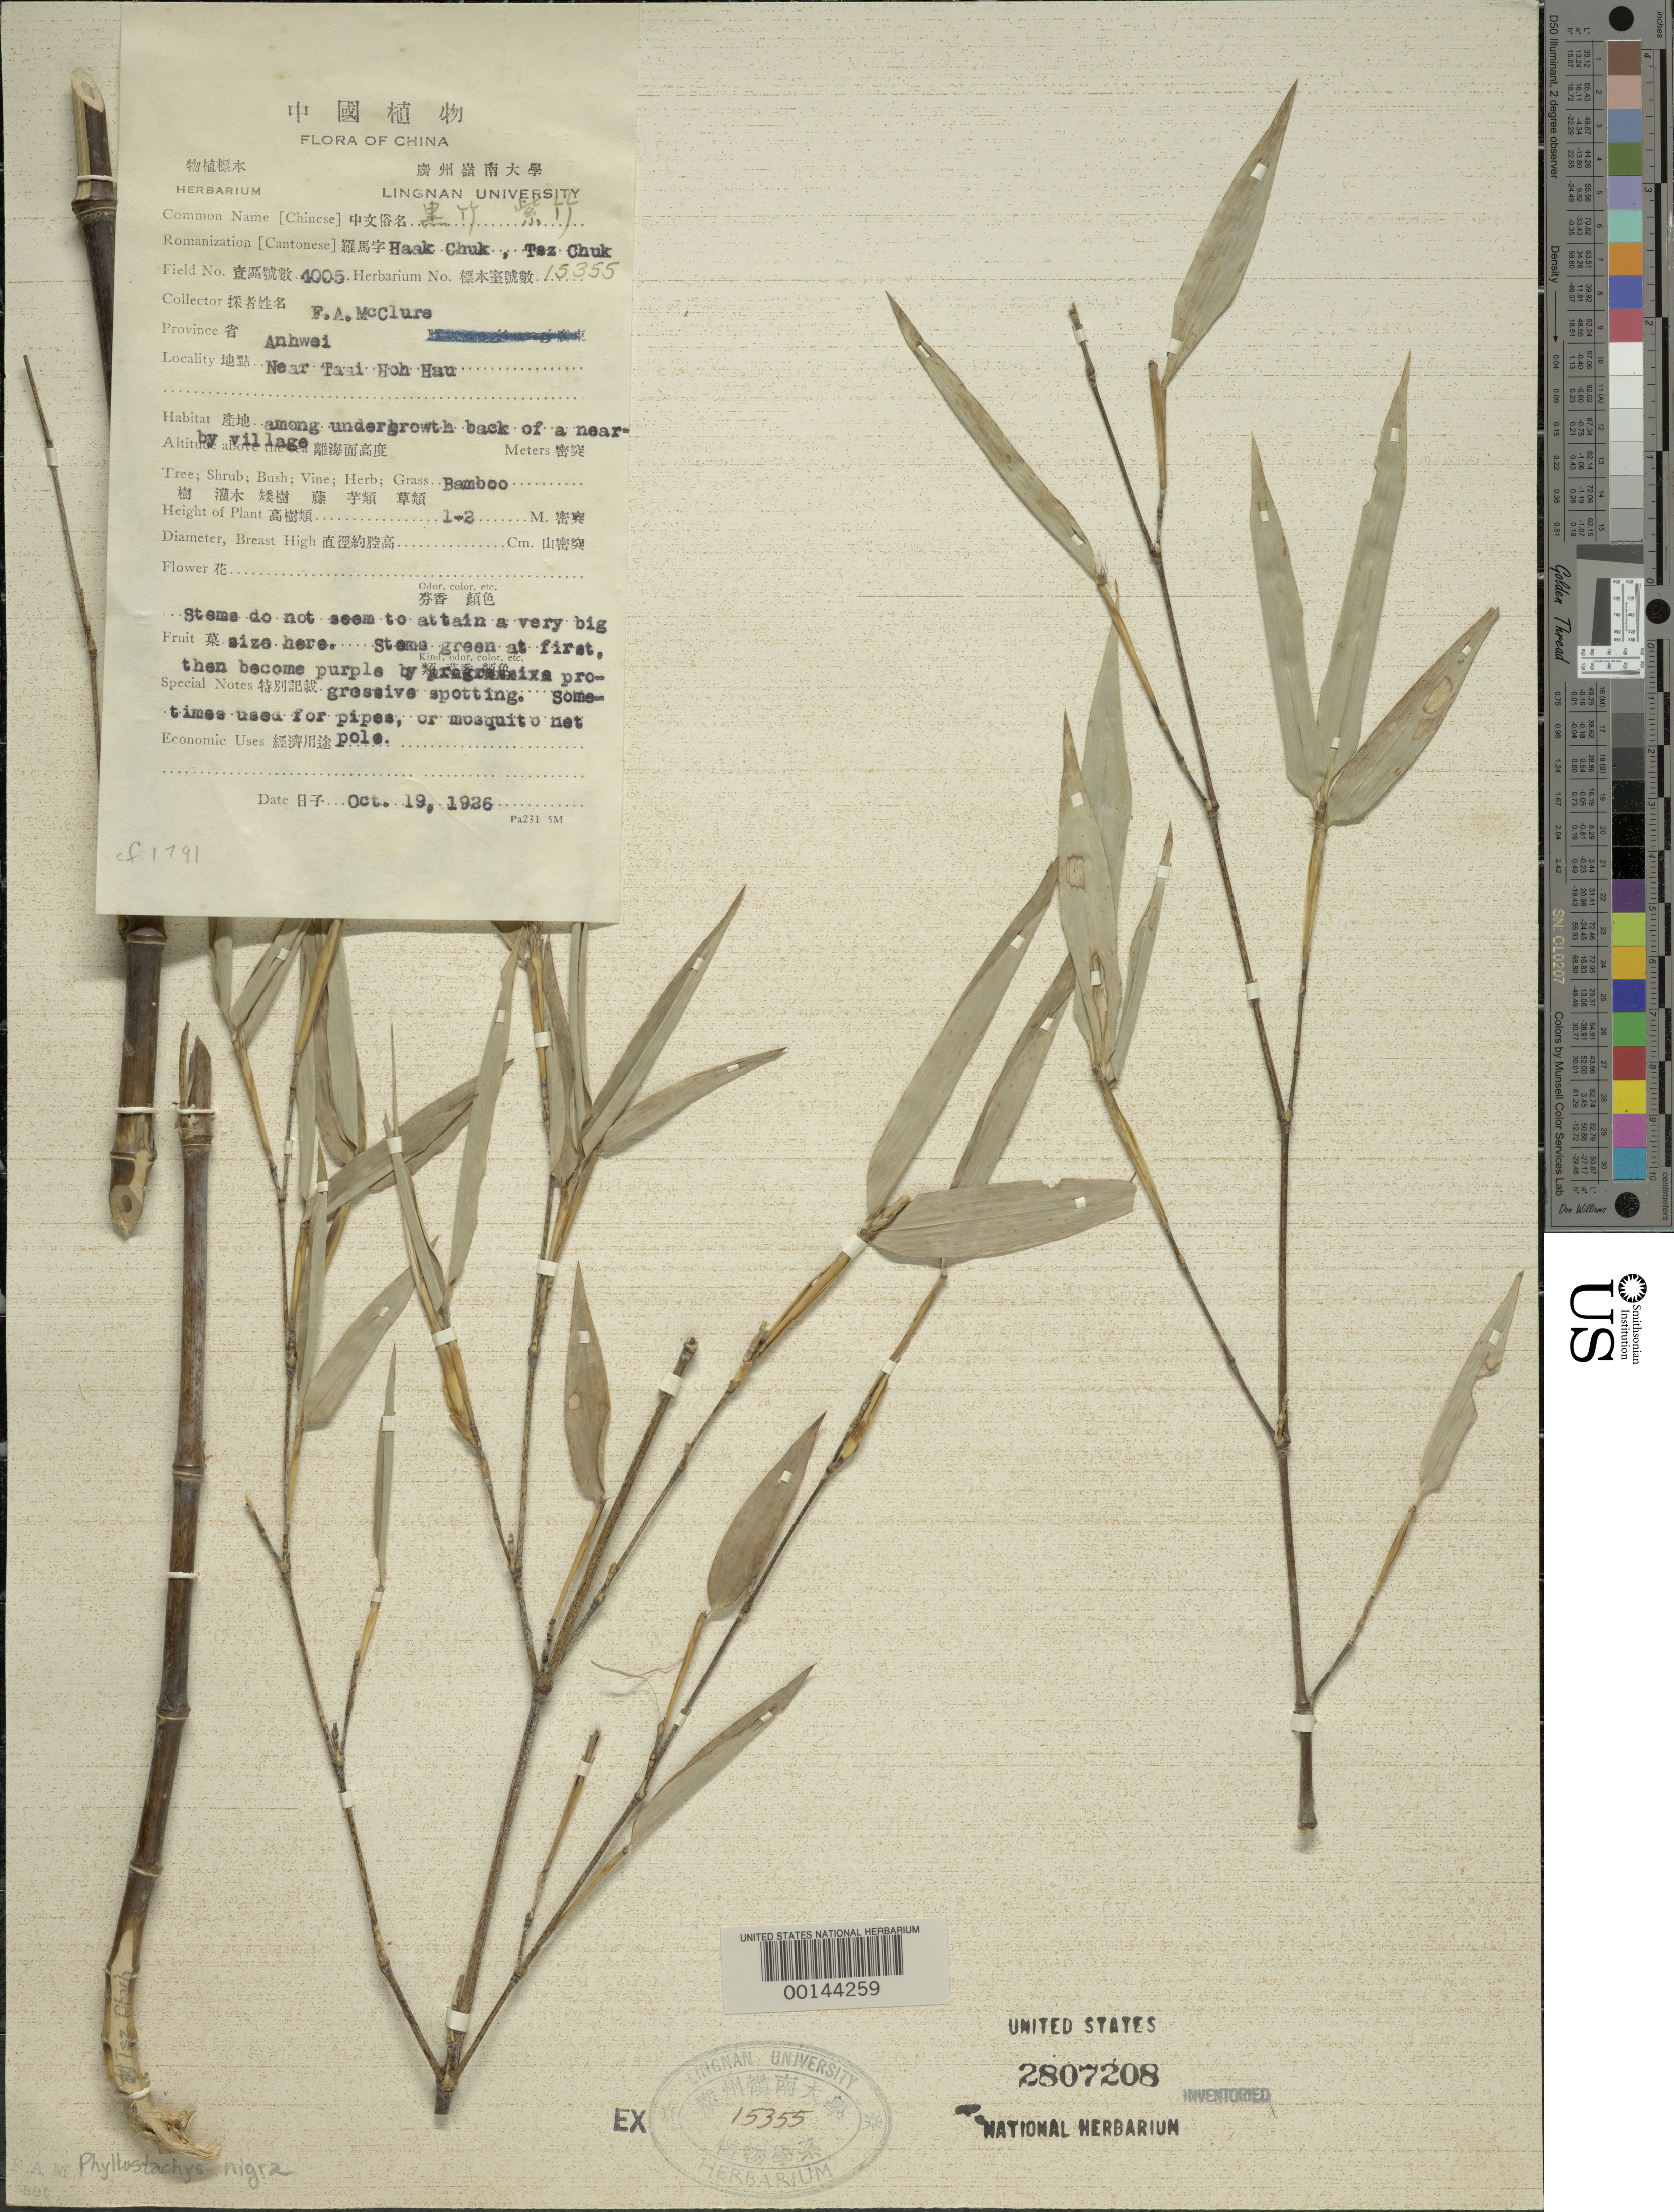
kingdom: Plantae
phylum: Tracheophyta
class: Liliopsida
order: Poales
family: Poaceae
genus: Phyllostachys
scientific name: Phyllostachys nigra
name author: (Lodd. ex Lindl.) Munro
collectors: F. A. McClure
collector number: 4005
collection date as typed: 19 Oct 1926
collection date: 1926-10-19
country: China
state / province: Anhui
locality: Taai hoh hau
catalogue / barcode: US 2807208